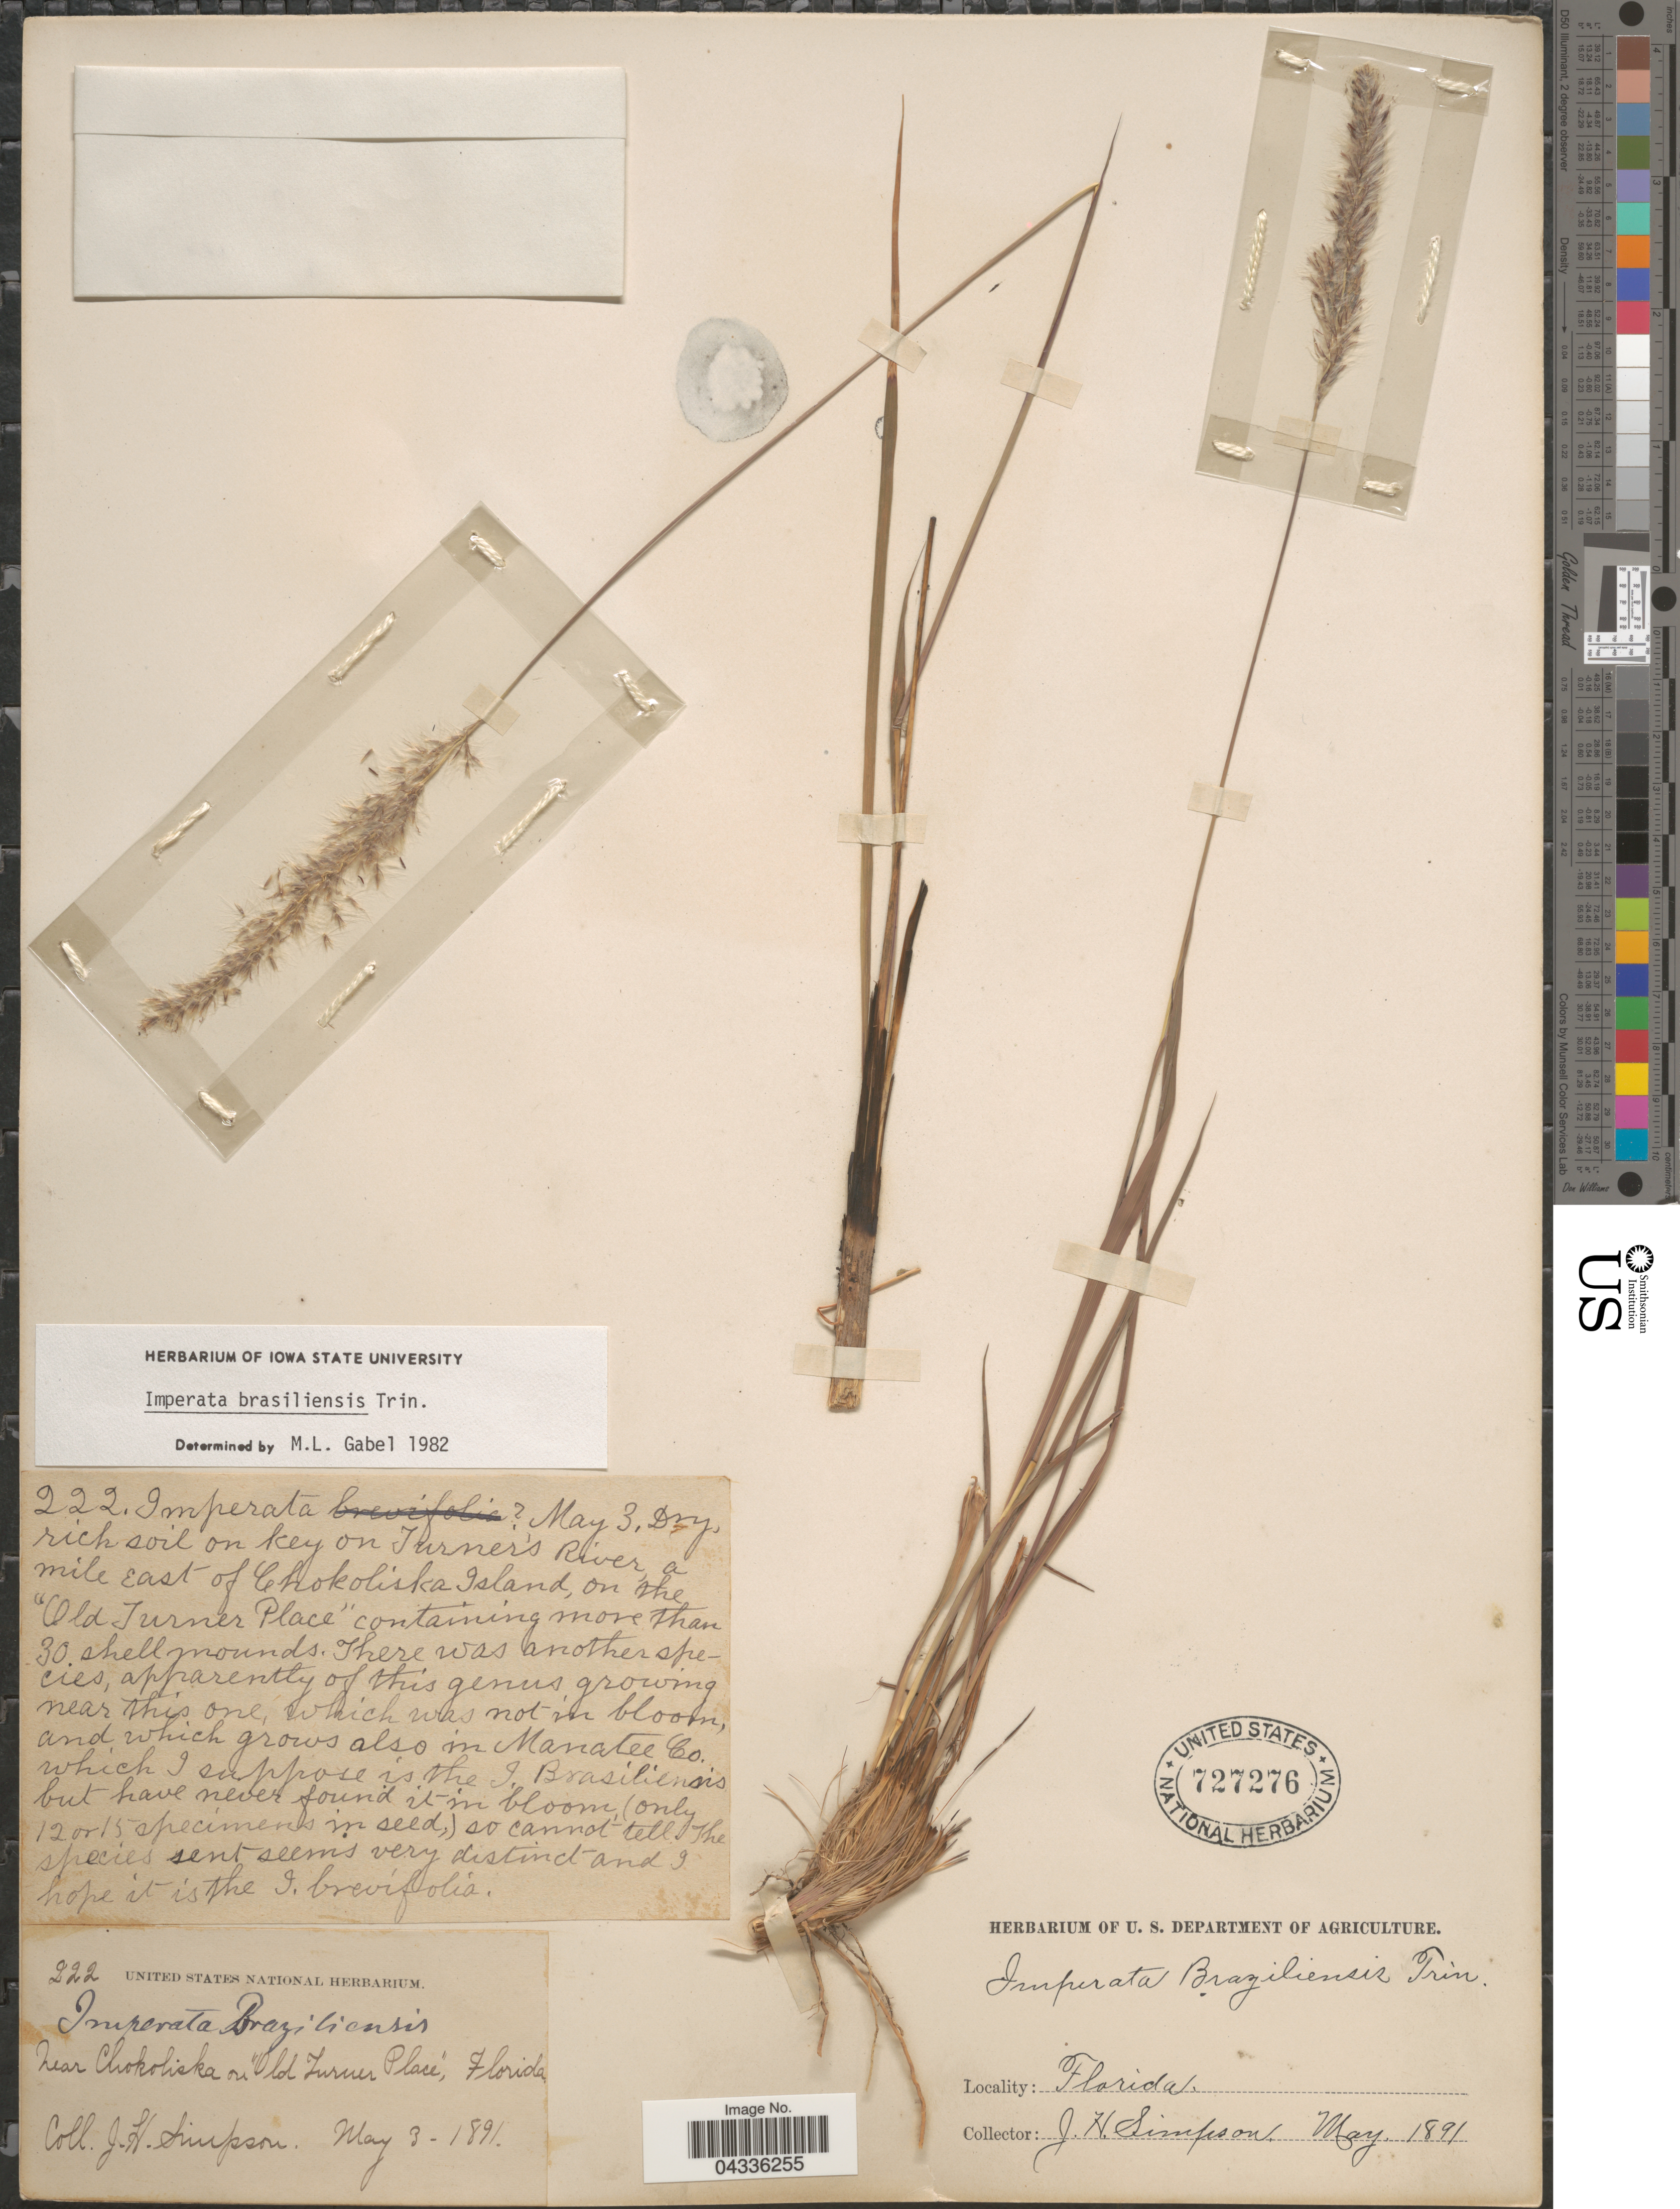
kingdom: Plantae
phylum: Tracheophyta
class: Liliopsida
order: Poales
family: Poaceae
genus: Imperata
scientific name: Imperata brasiliensis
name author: Trin.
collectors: J. H. Simpson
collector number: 222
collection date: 1891-05-03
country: United States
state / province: Florida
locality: Near Chokoliska on "Old Turner Place".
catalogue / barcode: US 727276